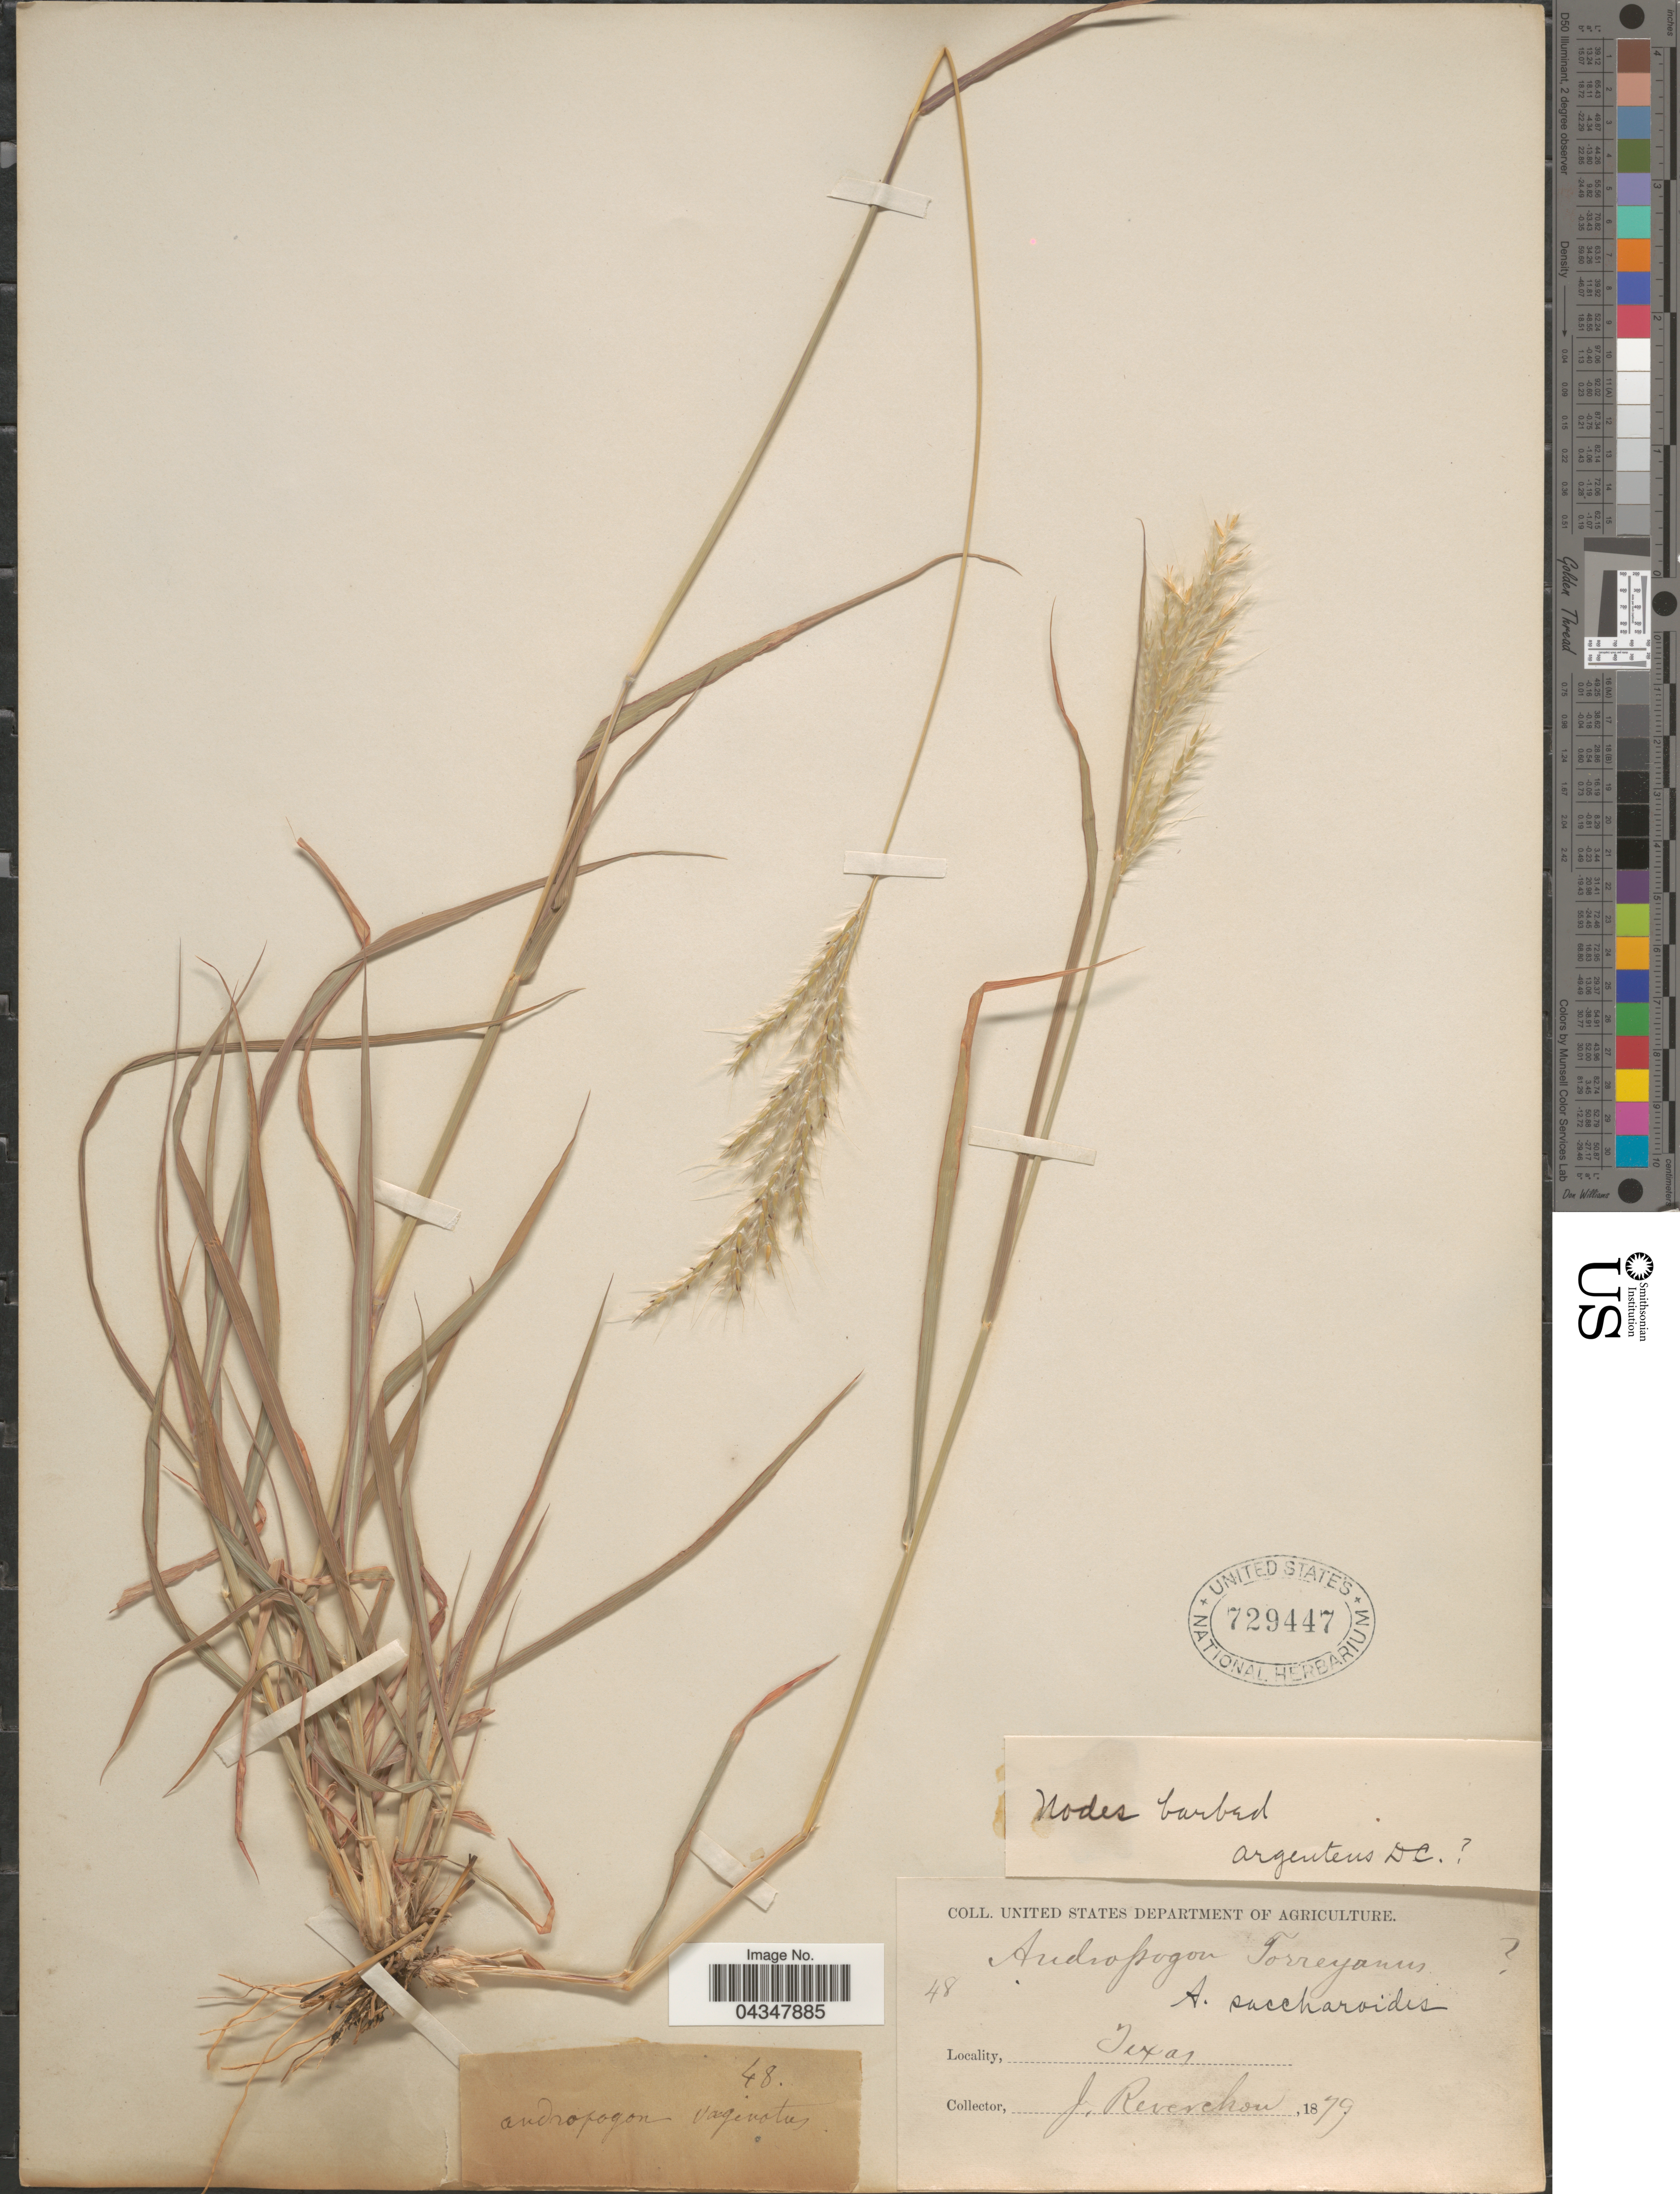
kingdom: Plantae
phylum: Tracheophyta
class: Liliopsida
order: Poales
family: Poaceae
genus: Bothriochloa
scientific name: Bothriochloa saccharoides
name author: (Sw.) Rydb.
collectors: J. Reverchon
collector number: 48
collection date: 1879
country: United States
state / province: Texas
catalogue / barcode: US 729447